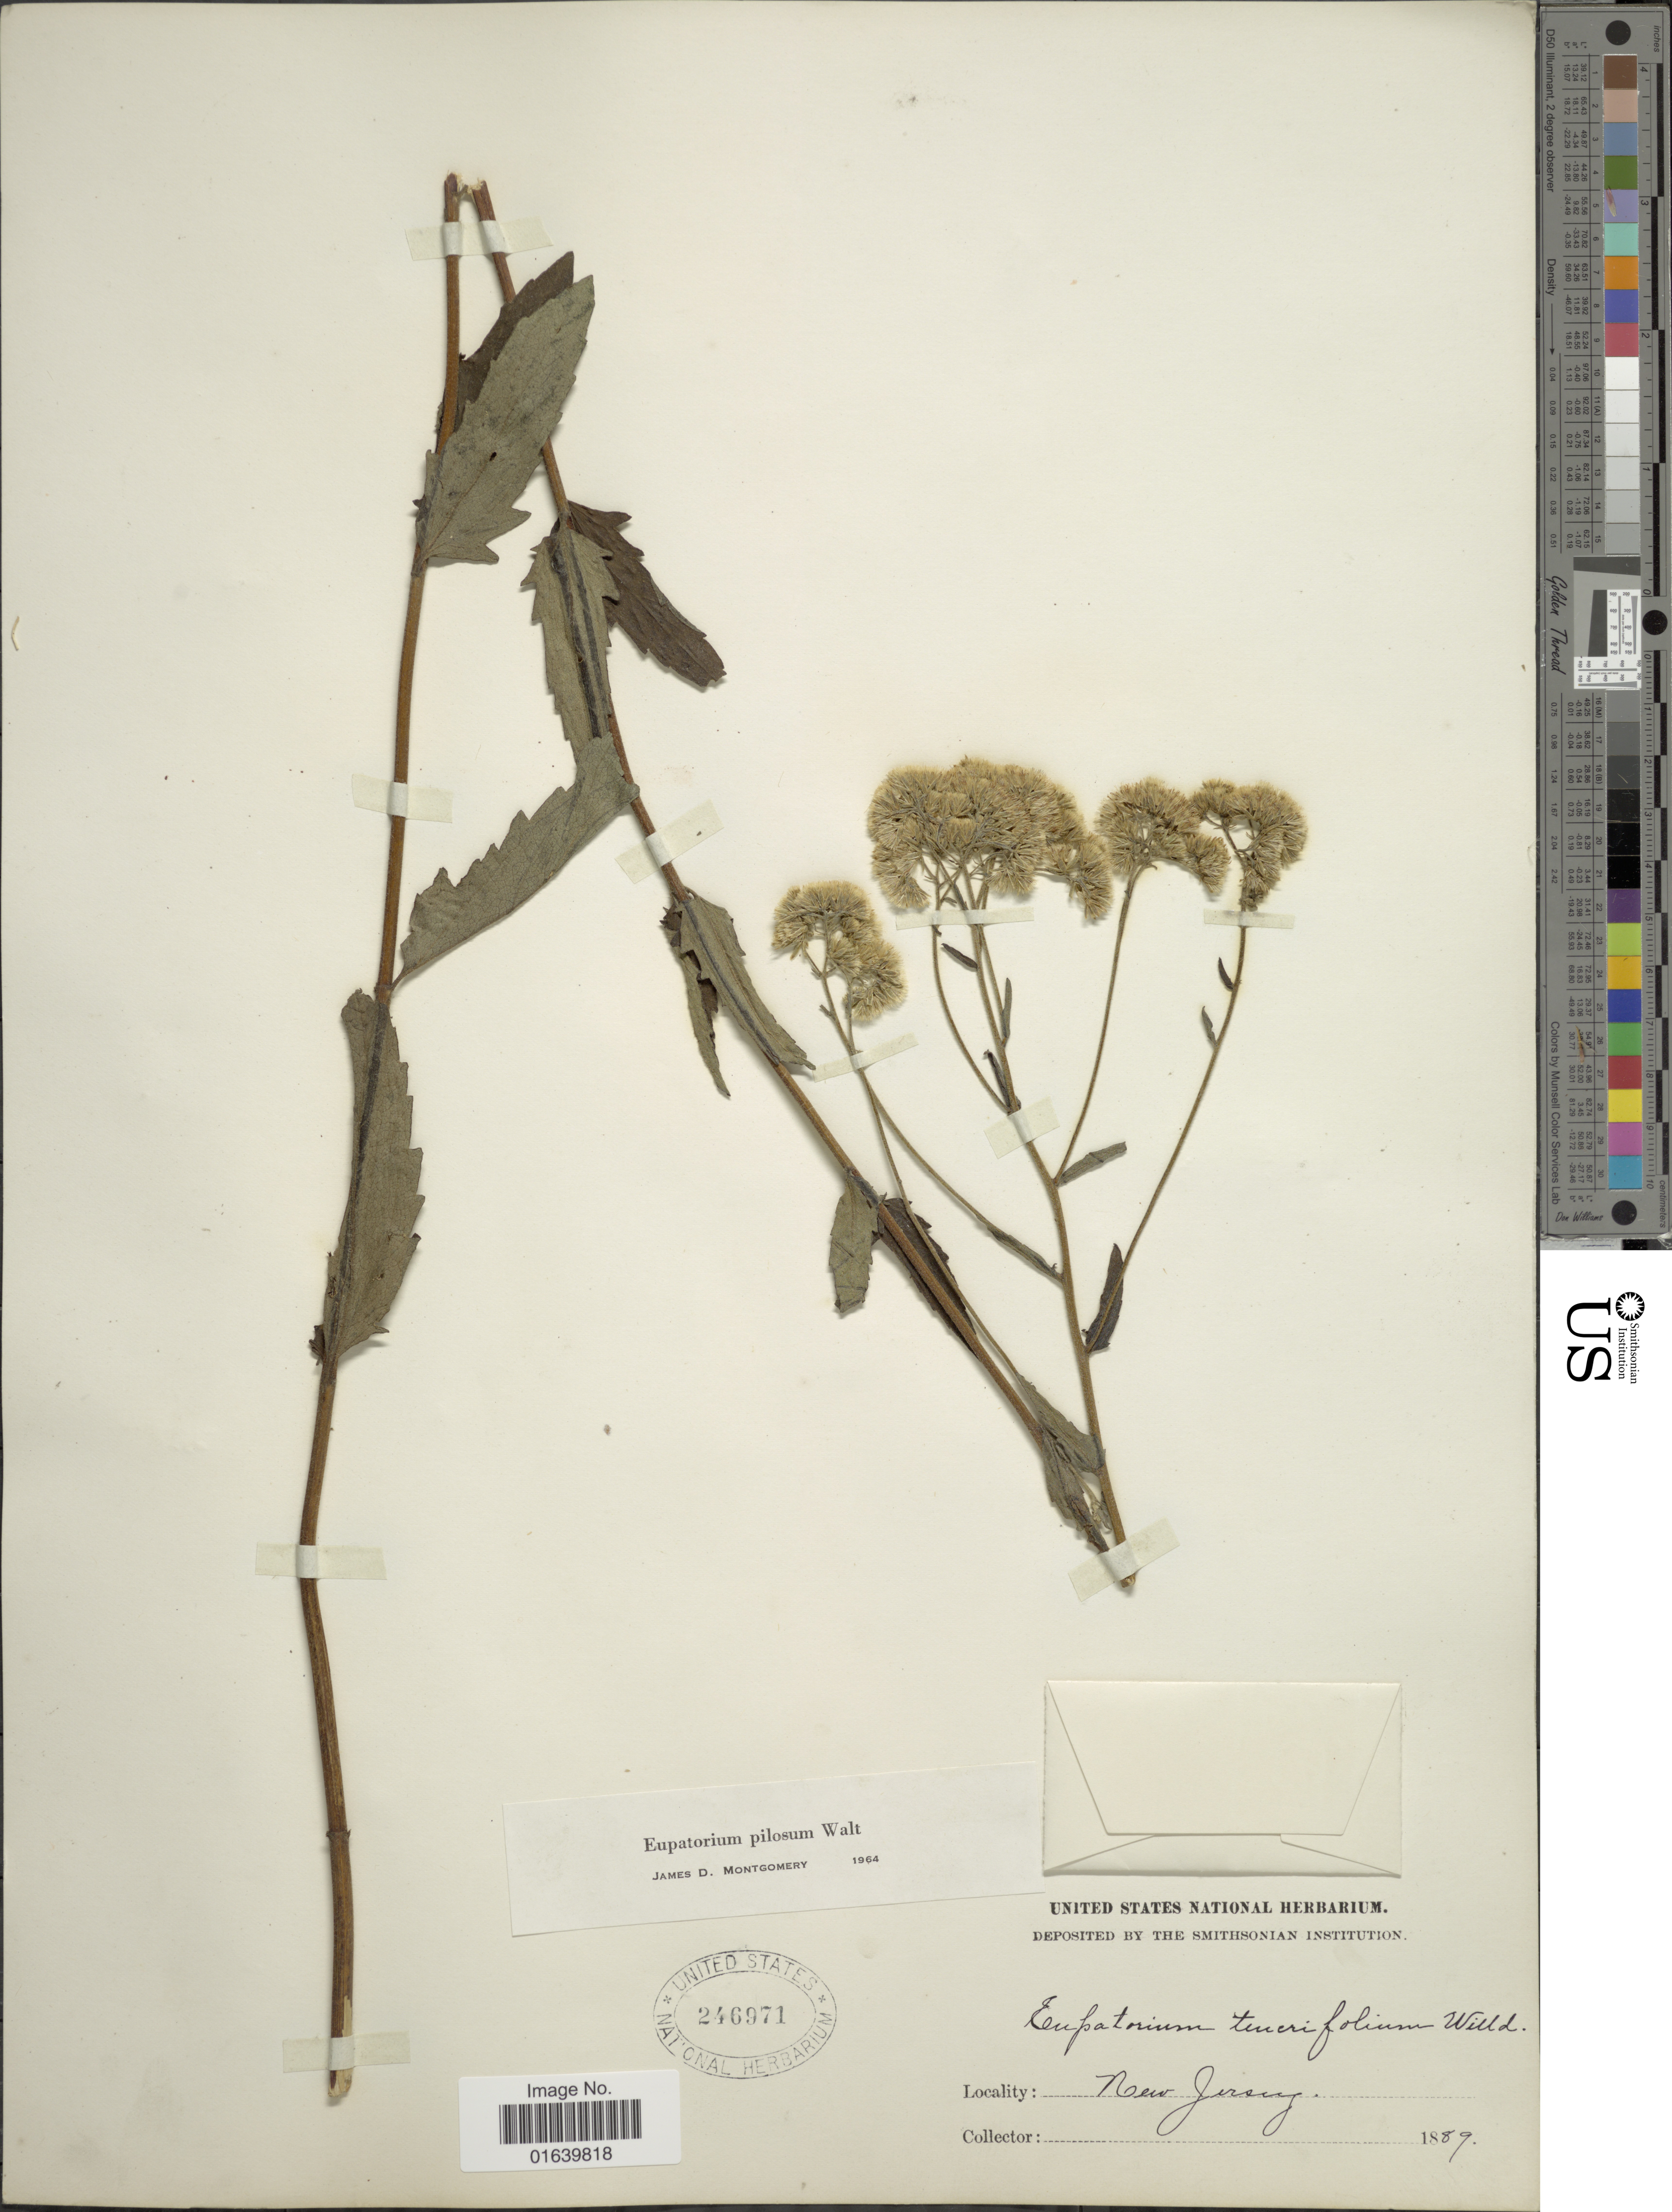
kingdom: Plantae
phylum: Tracheophyta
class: Magnoliopsida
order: Asterales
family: Asteraceae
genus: Eupatorium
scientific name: Eupatorium pilosum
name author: Walter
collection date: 1889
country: United States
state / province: New Jersey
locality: New Jersey.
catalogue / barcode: US 246971